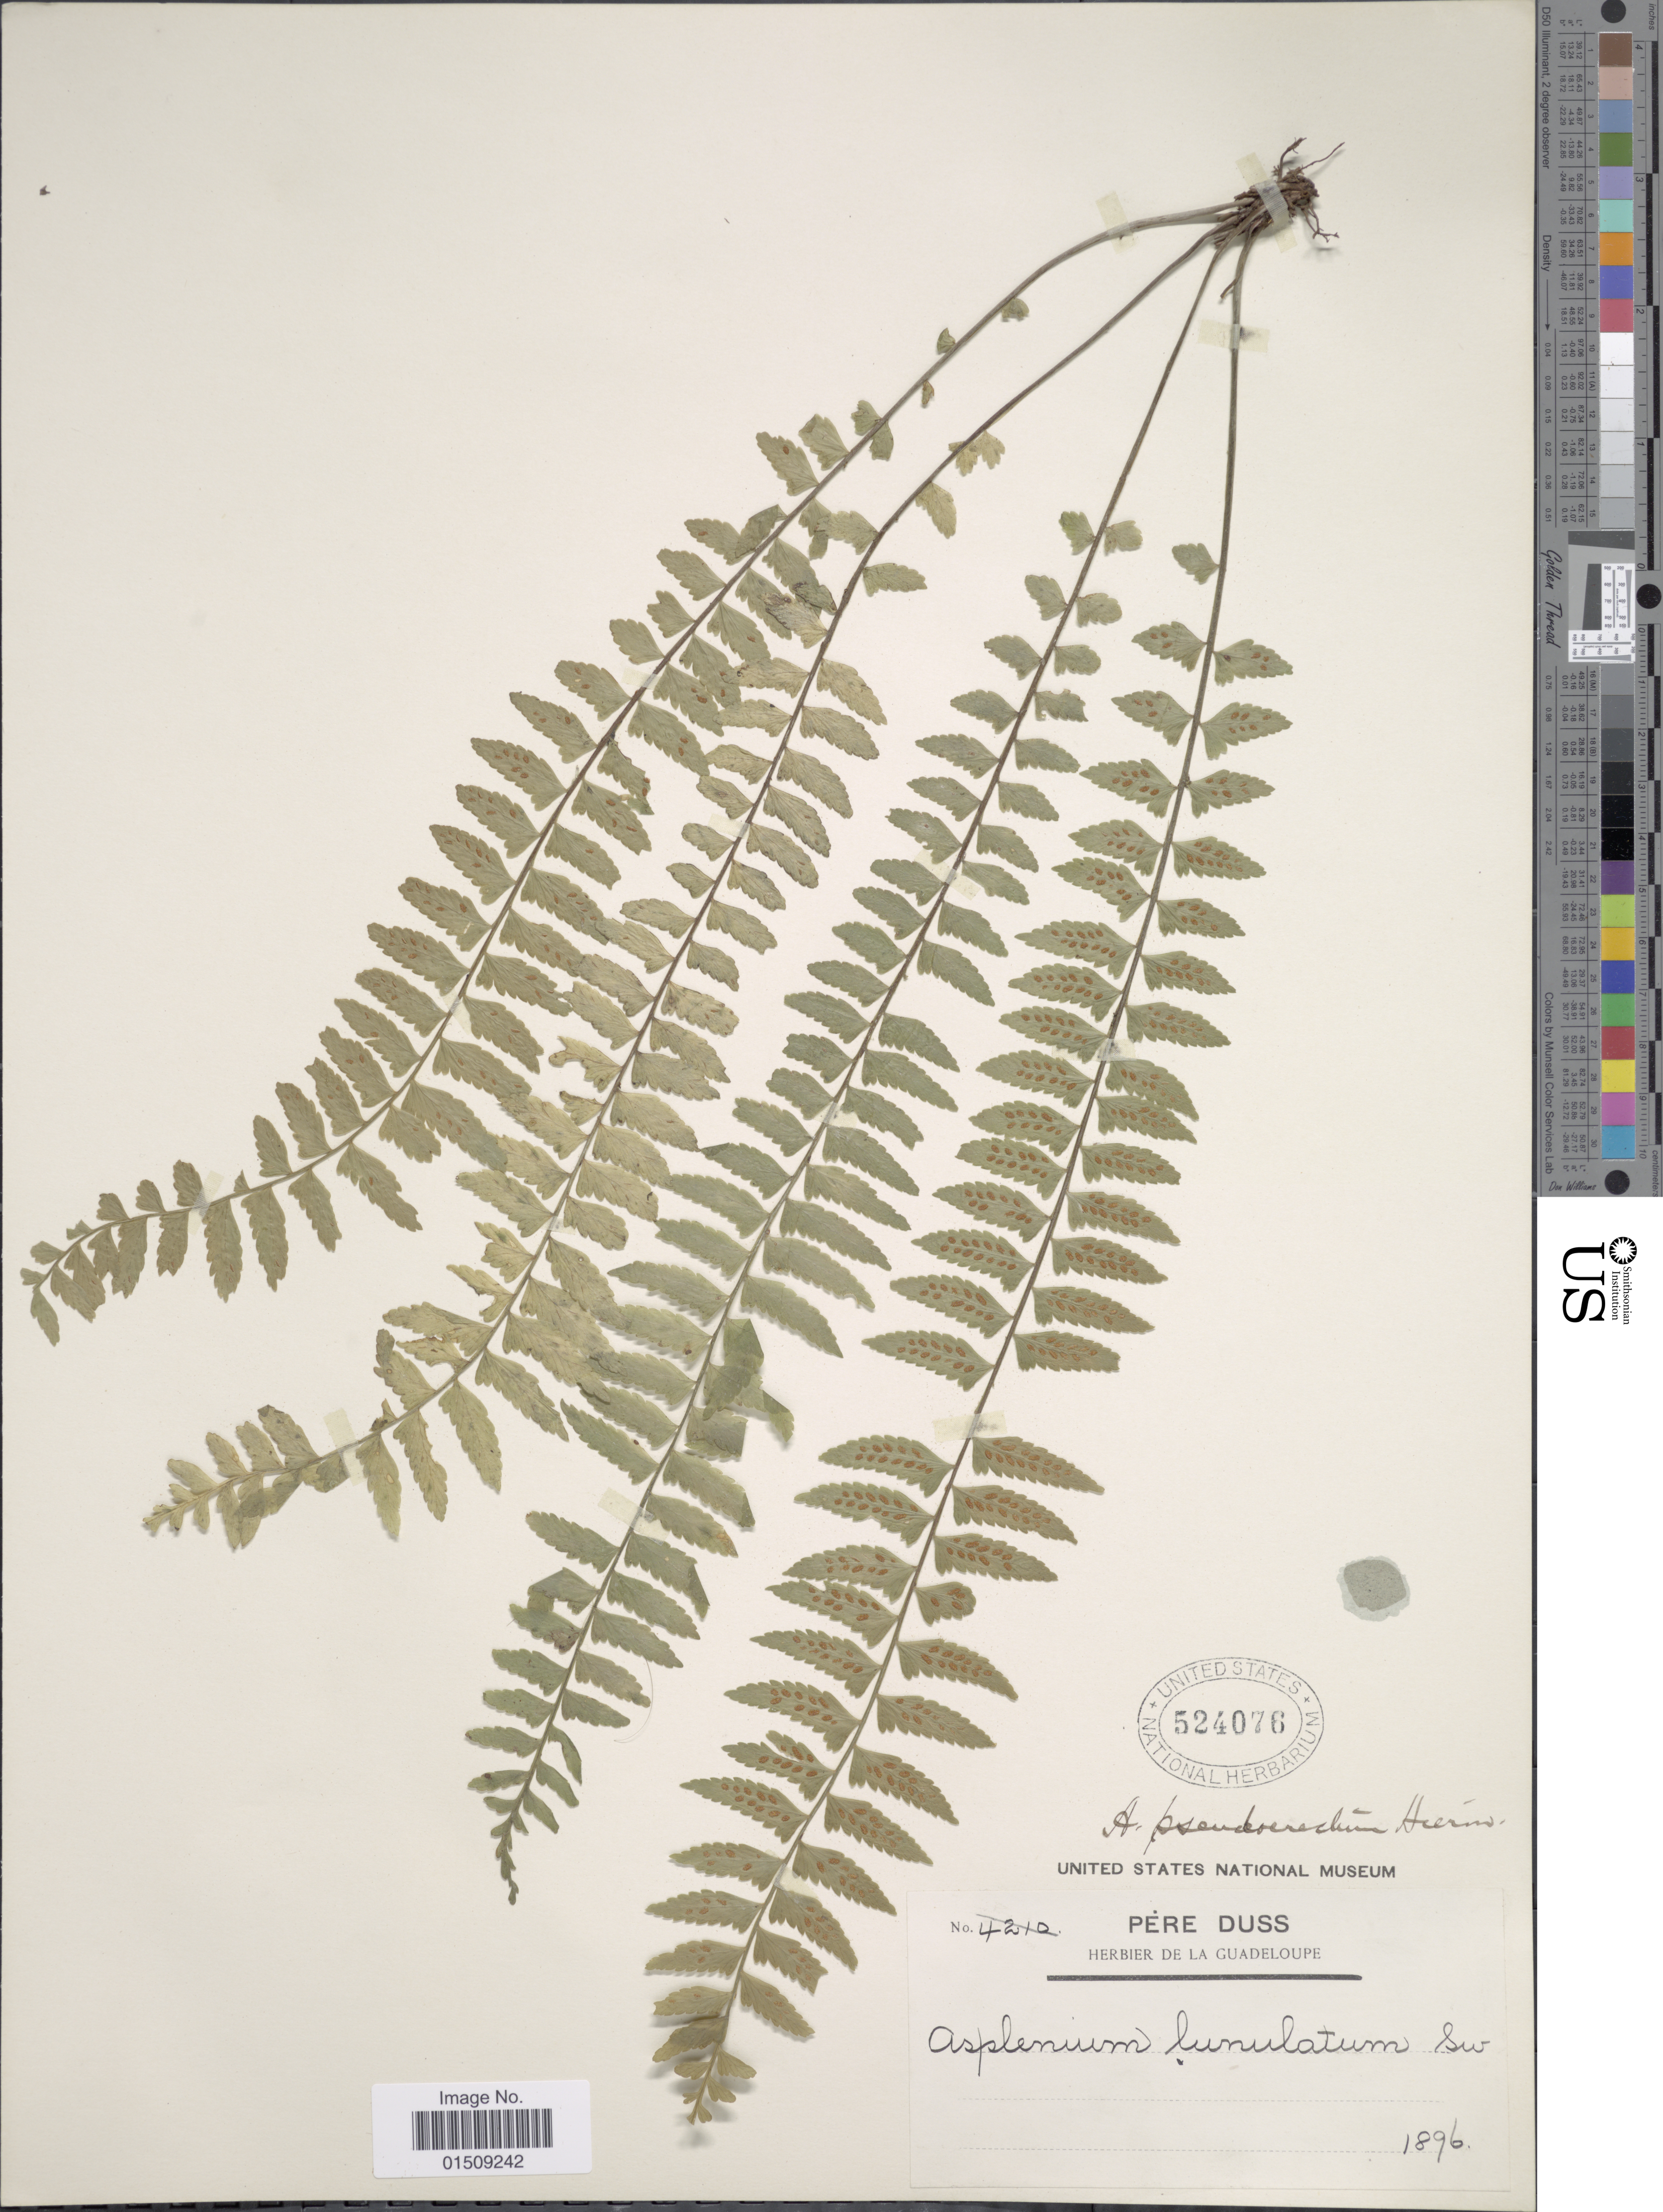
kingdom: Plantae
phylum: Tracheophyta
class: Polypodiopsida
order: Polypodiales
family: Aspleniaceae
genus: Asplenium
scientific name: Asplenium pteropus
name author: Kaulf.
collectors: Père Duss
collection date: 1896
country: Guadeloupe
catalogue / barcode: US 524076